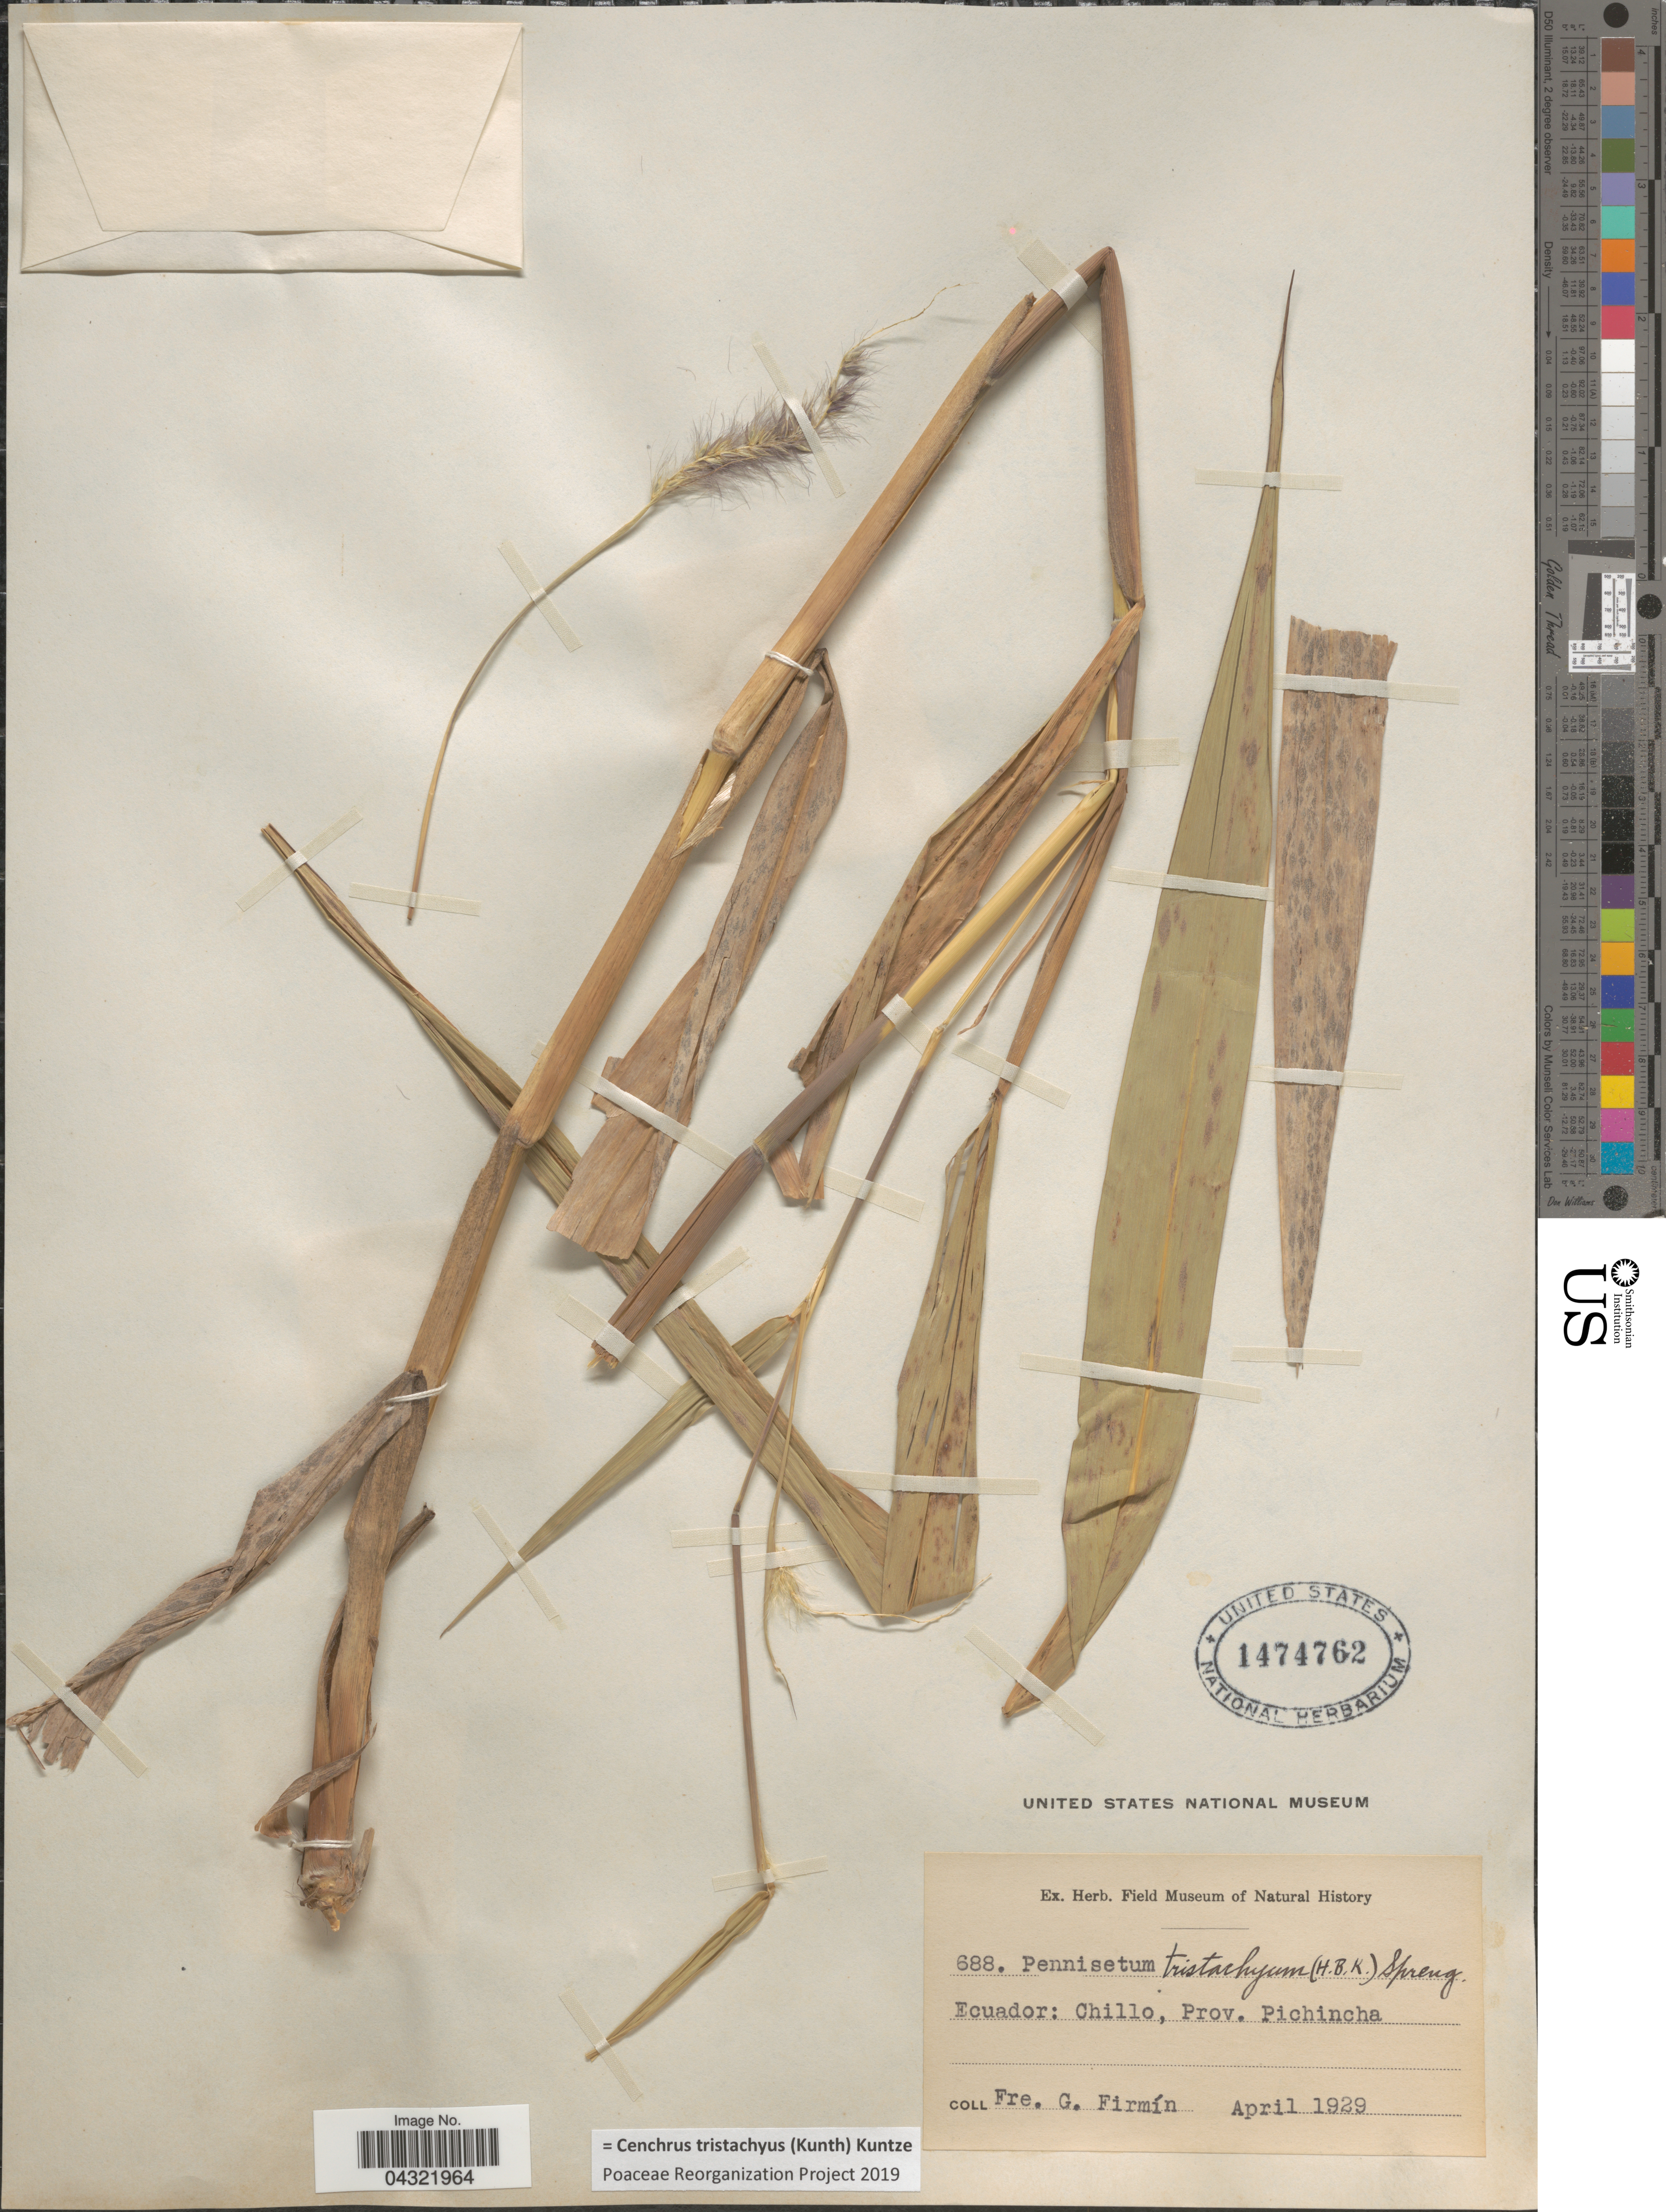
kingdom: Plantae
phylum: Tracheophyta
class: Liliopsida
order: Poales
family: Poaceae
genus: Cenchrus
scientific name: Cenchrus tristachyus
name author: (Kunth) Kuntze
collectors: F. Firmin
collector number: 688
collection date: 1929-04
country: Ecuador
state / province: Pichincha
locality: Chillo.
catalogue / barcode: US 1474762